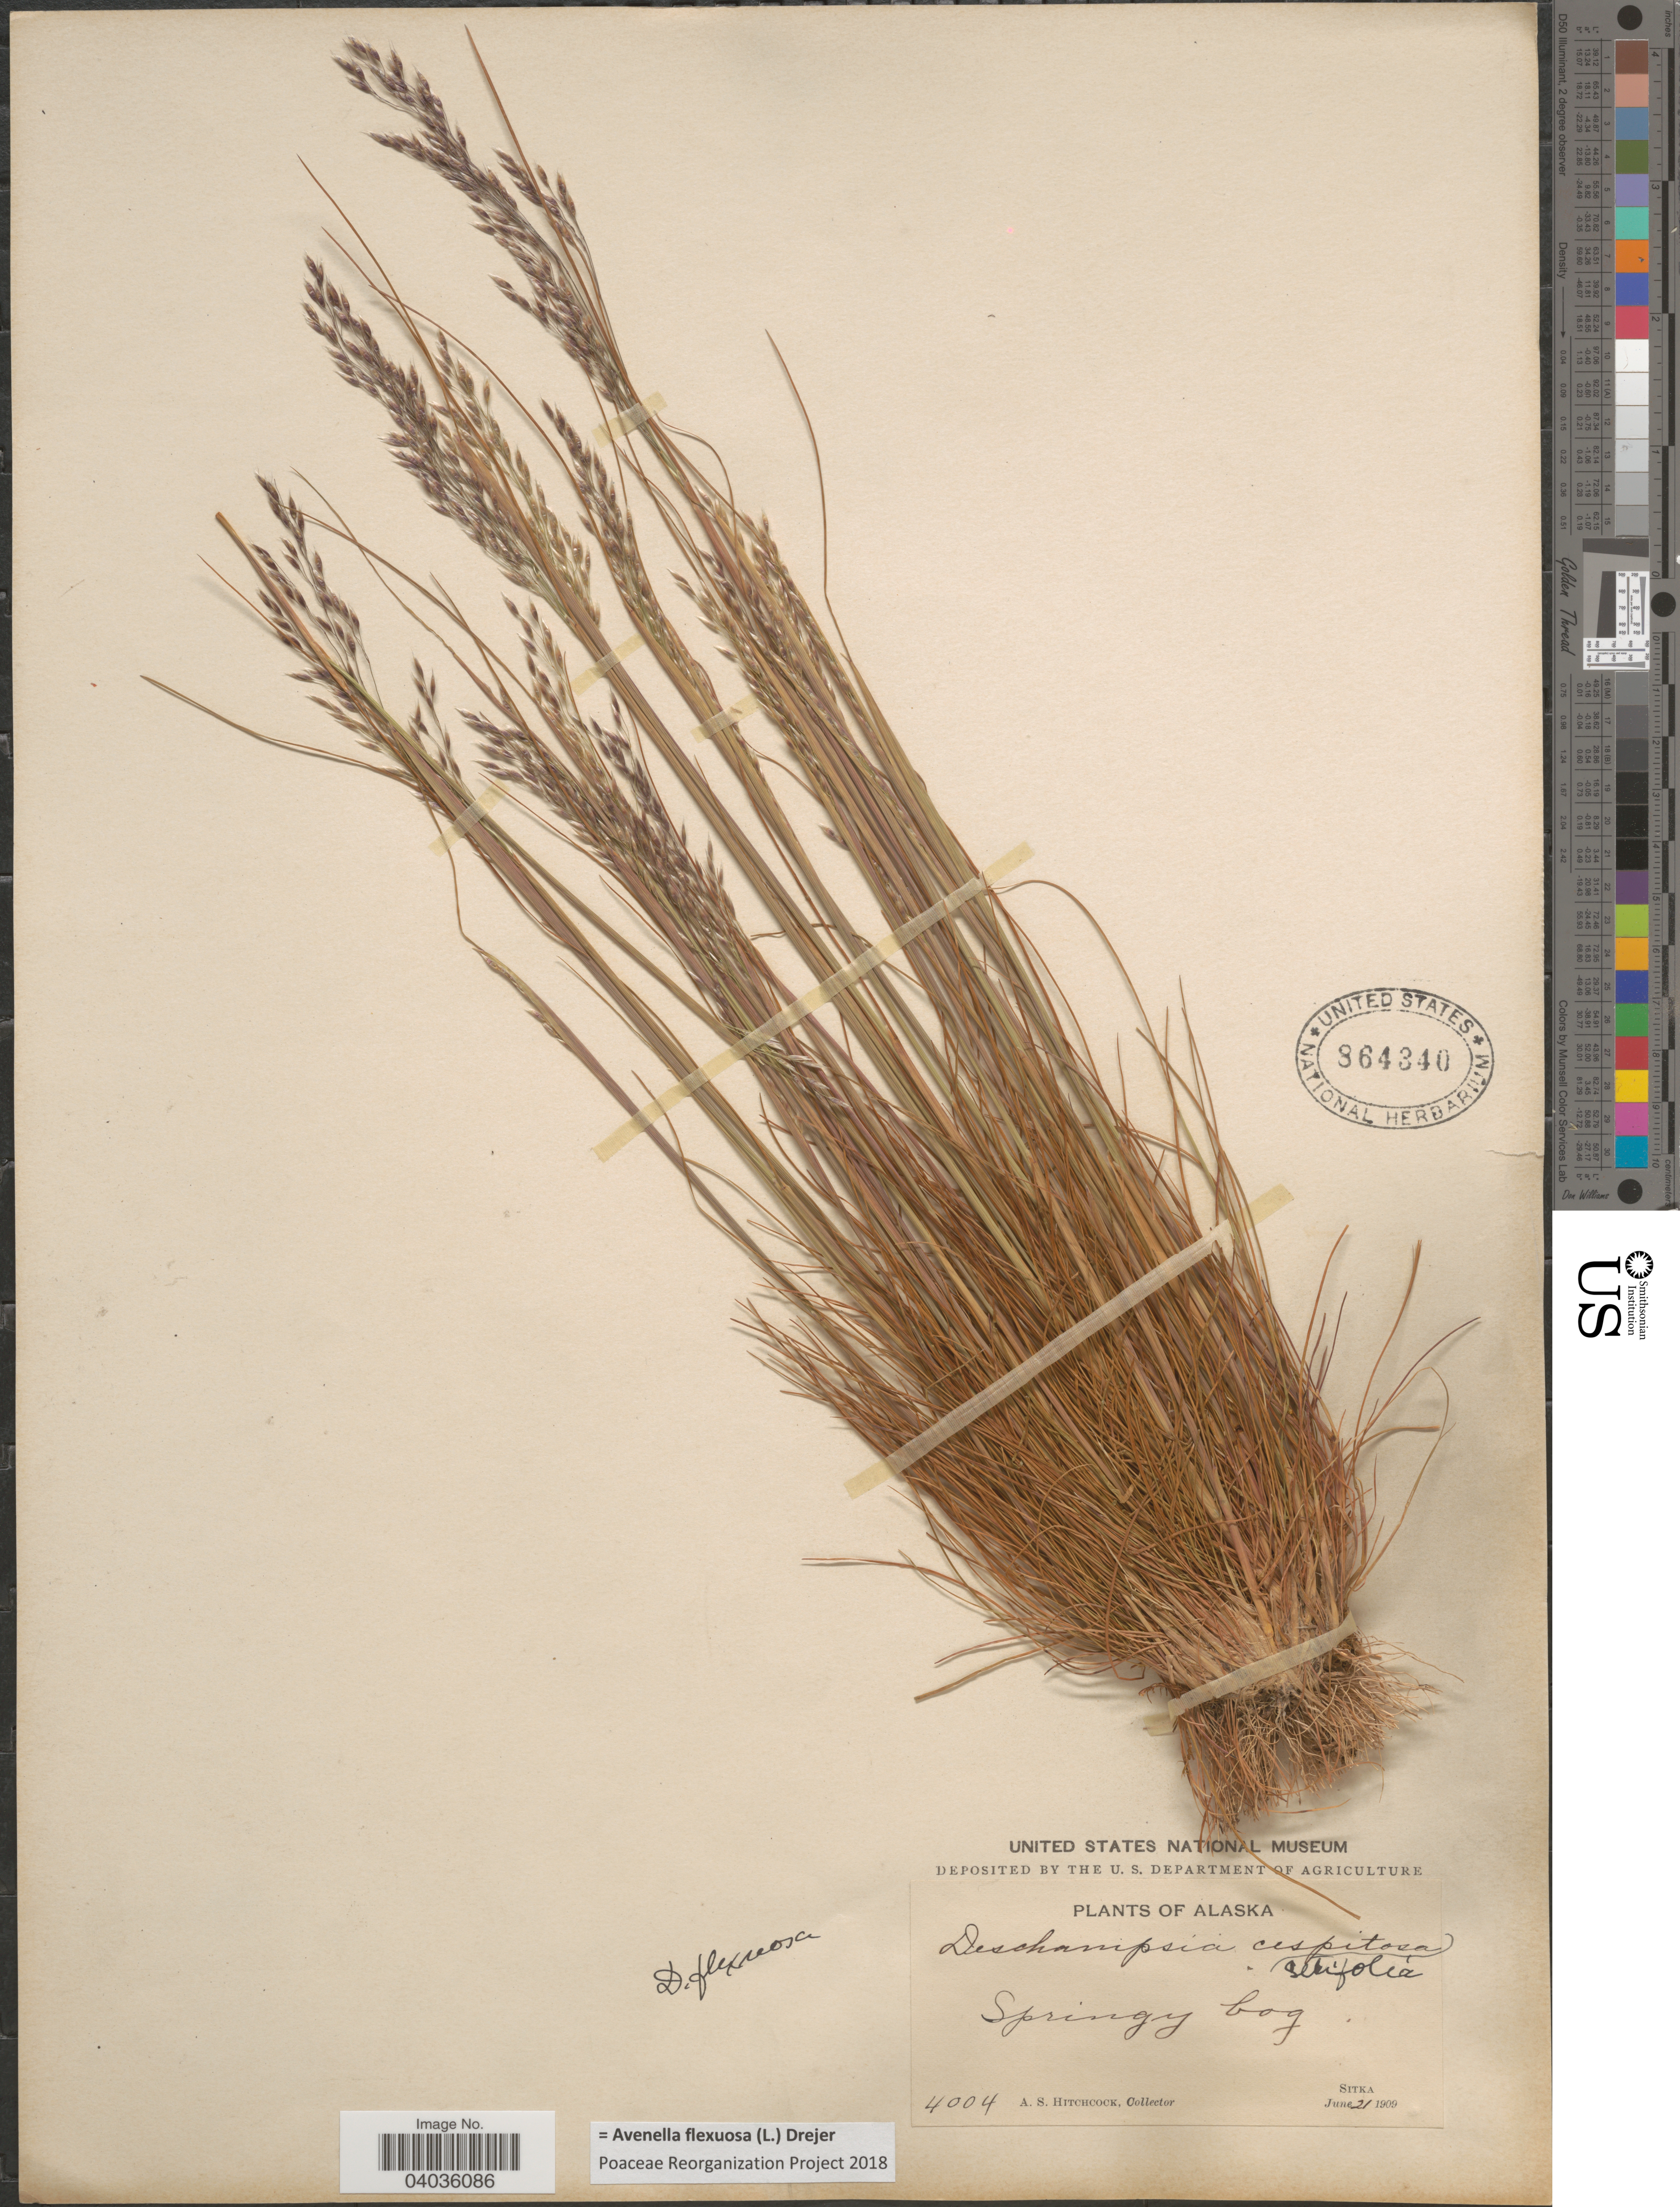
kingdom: Plantae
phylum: Tracheophyta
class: Liliopsida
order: Poales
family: Poaceae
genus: Avenella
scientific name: Avenella flexuosa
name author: (L.) Drejer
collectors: A. S. Hitchcock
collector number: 4004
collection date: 1909-06-21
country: United States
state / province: Alaska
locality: Springy bog. Sitka.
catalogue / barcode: US 864340